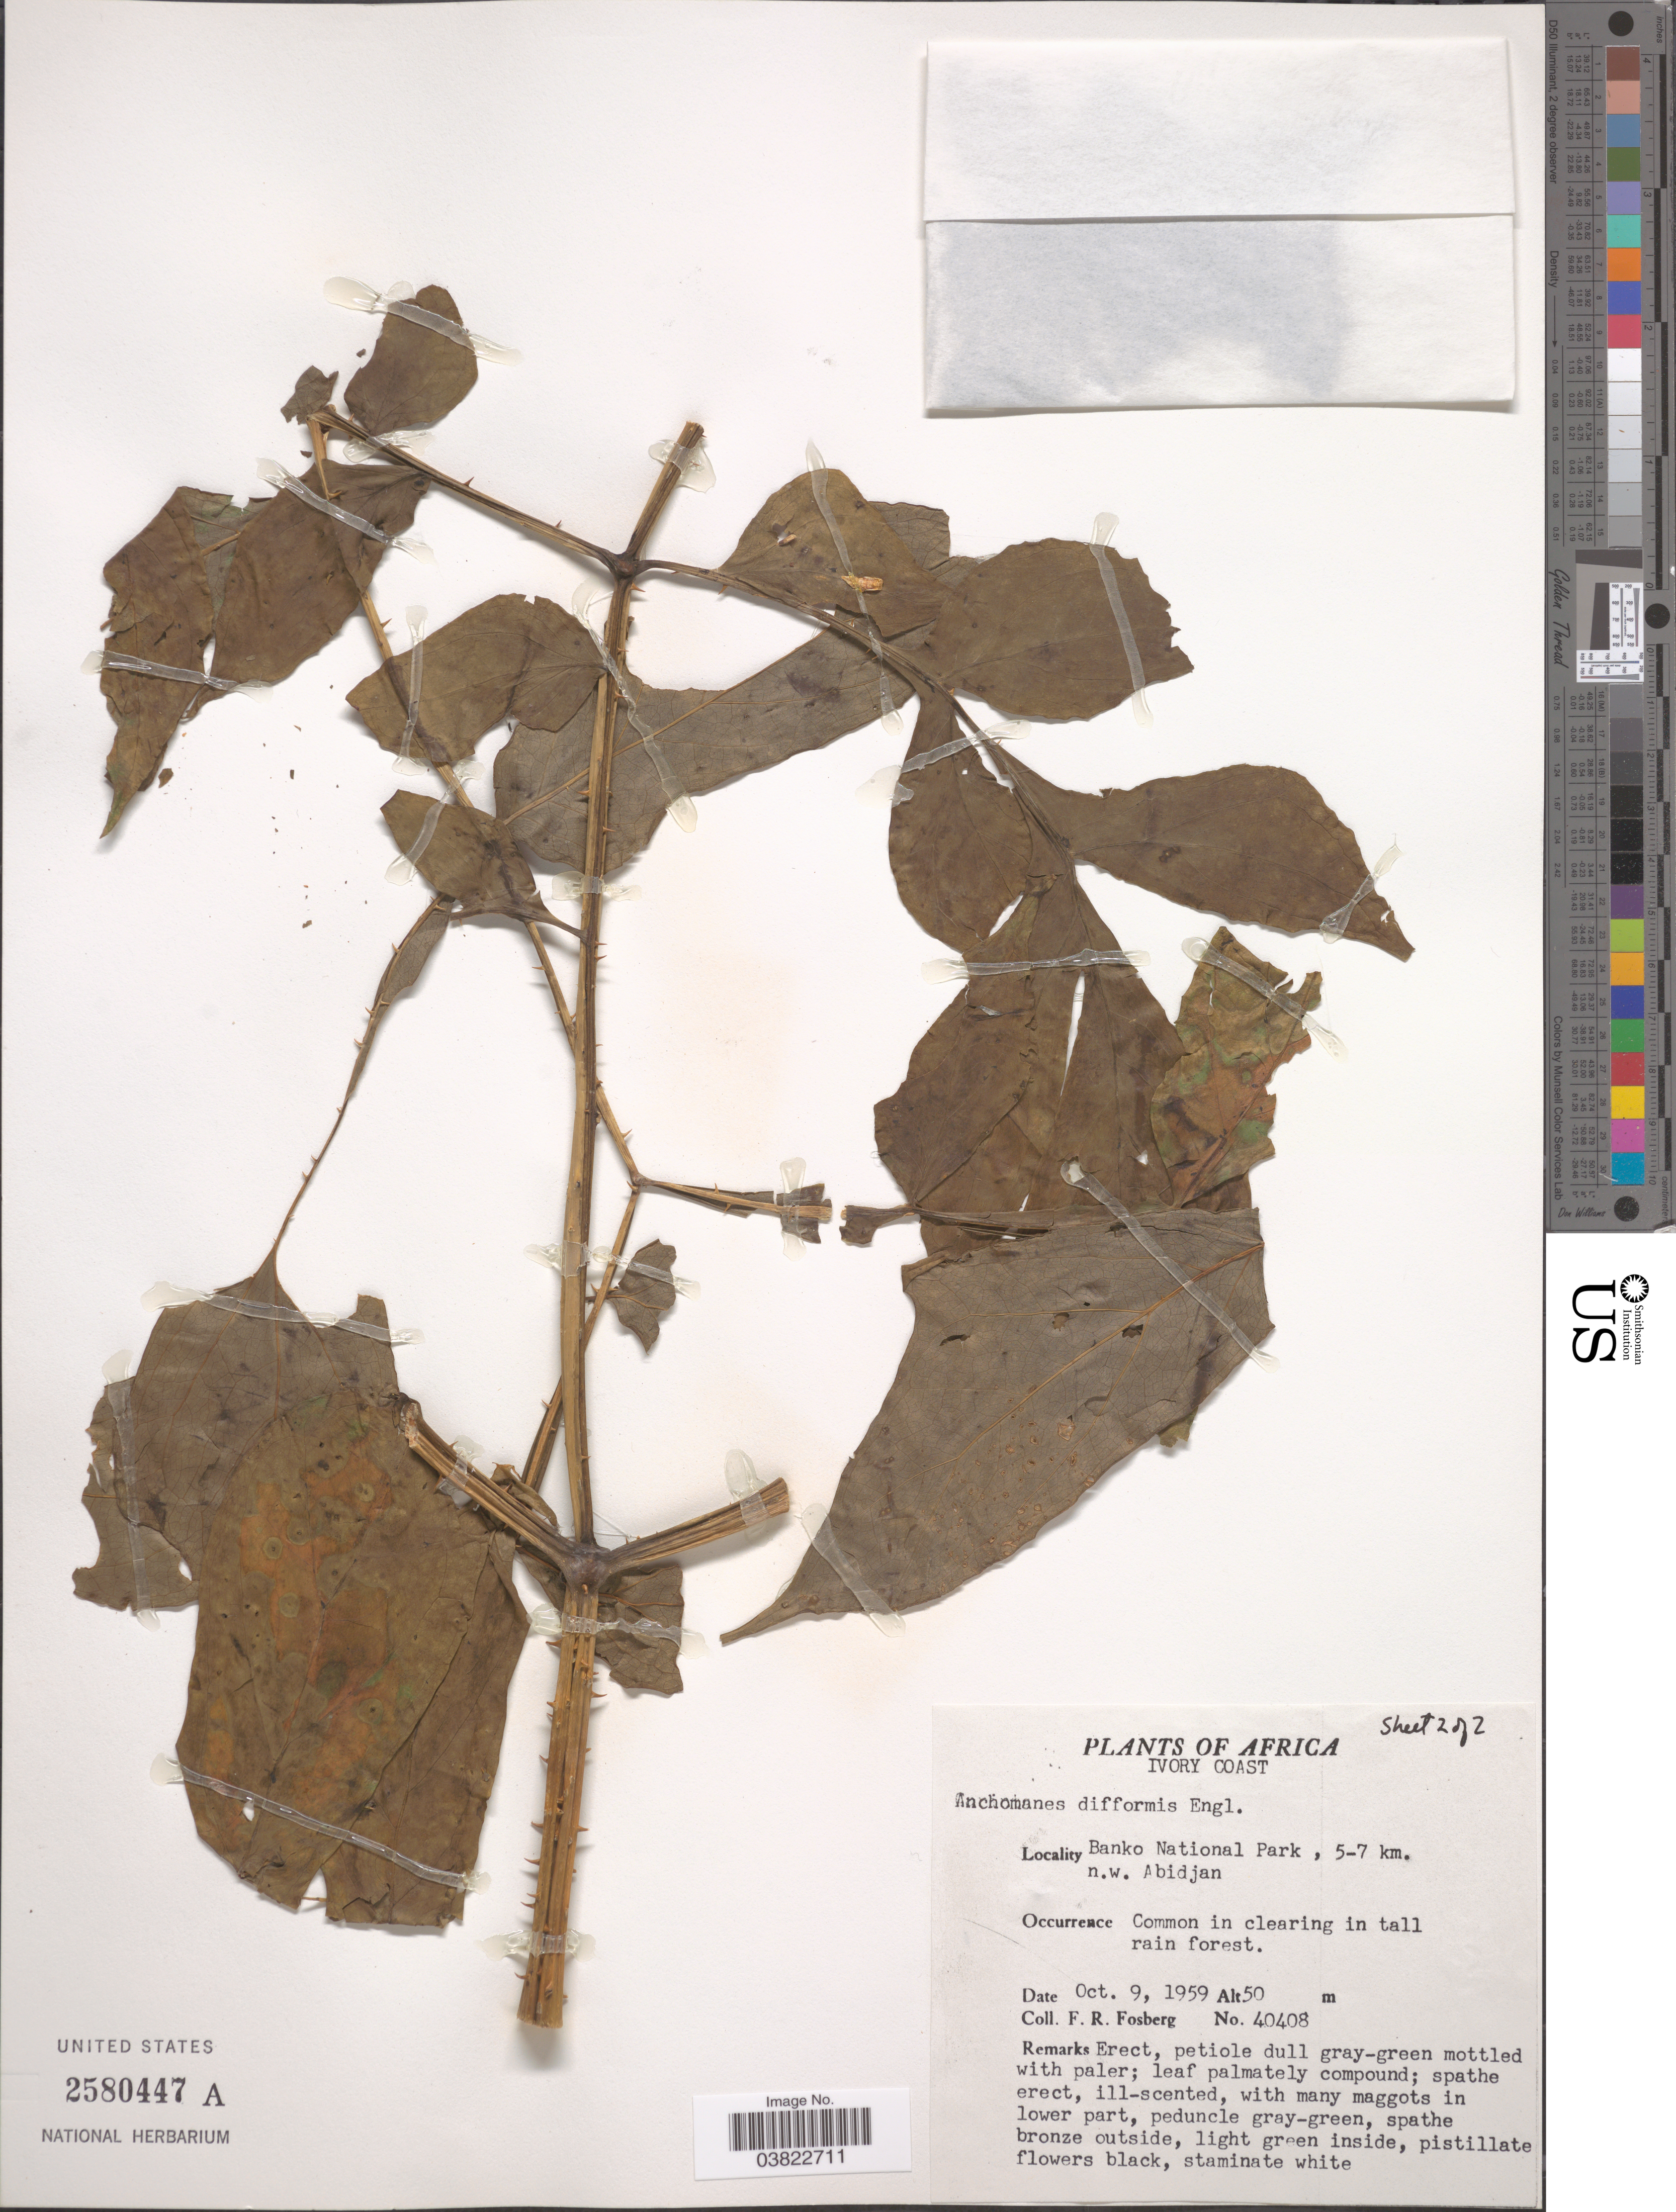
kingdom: Plantae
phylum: Tracheophyta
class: Liliopsida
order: Alismatales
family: Araceae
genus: Anchomanes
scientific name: Anchomanes difformis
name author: (Blume) Engl.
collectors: F. R. Fosberg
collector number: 40408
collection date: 1959-10-09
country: Ivory Coast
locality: Banko National Park, 5-7 km. n.w. Abidjan.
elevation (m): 50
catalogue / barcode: US 2580447A